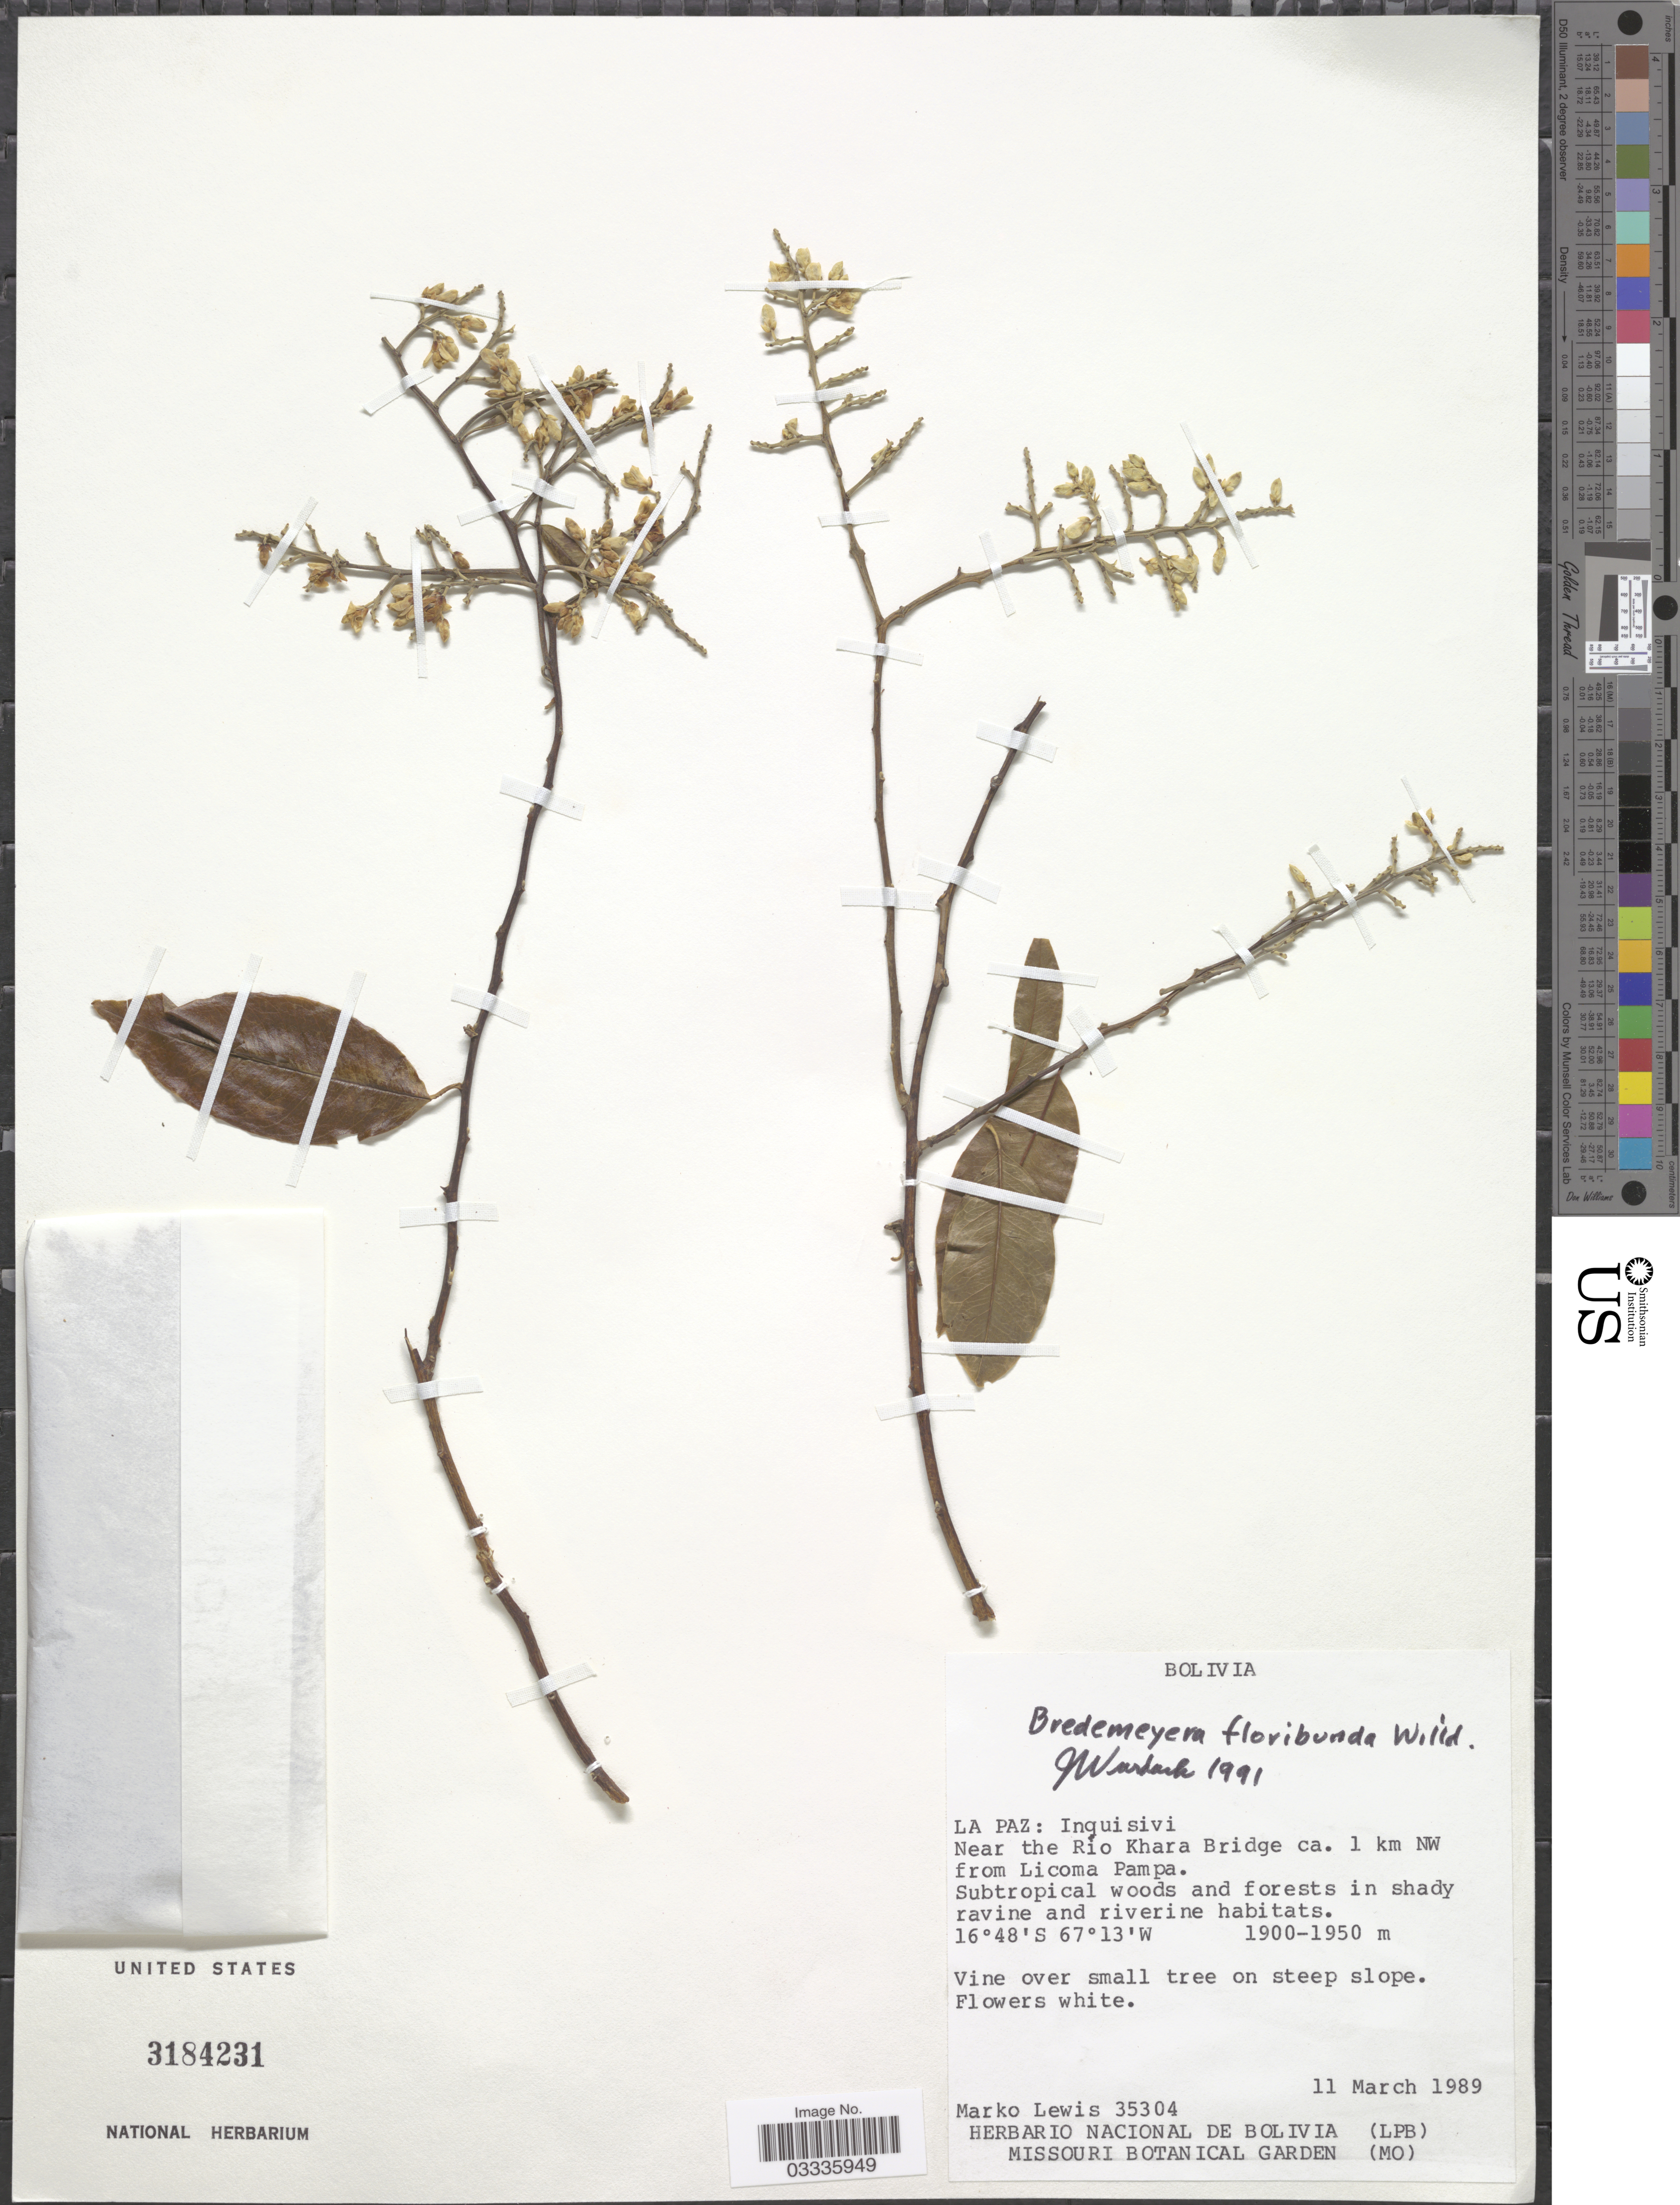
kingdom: Plantae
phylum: Tracheophyta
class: Magnoliopsida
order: Fabales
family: Polygalaceae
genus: Bredemeyera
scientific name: Bredemeyera floribunda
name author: Willd.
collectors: M. A. Lewis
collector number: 35304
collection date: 1989-03-11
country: Bolivia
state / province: La Paz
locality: Inquisivi. Near the Río Khara Bridge ca. 1 km NW from Licoma Pampa.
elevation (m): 1900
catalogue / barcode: US 3184231